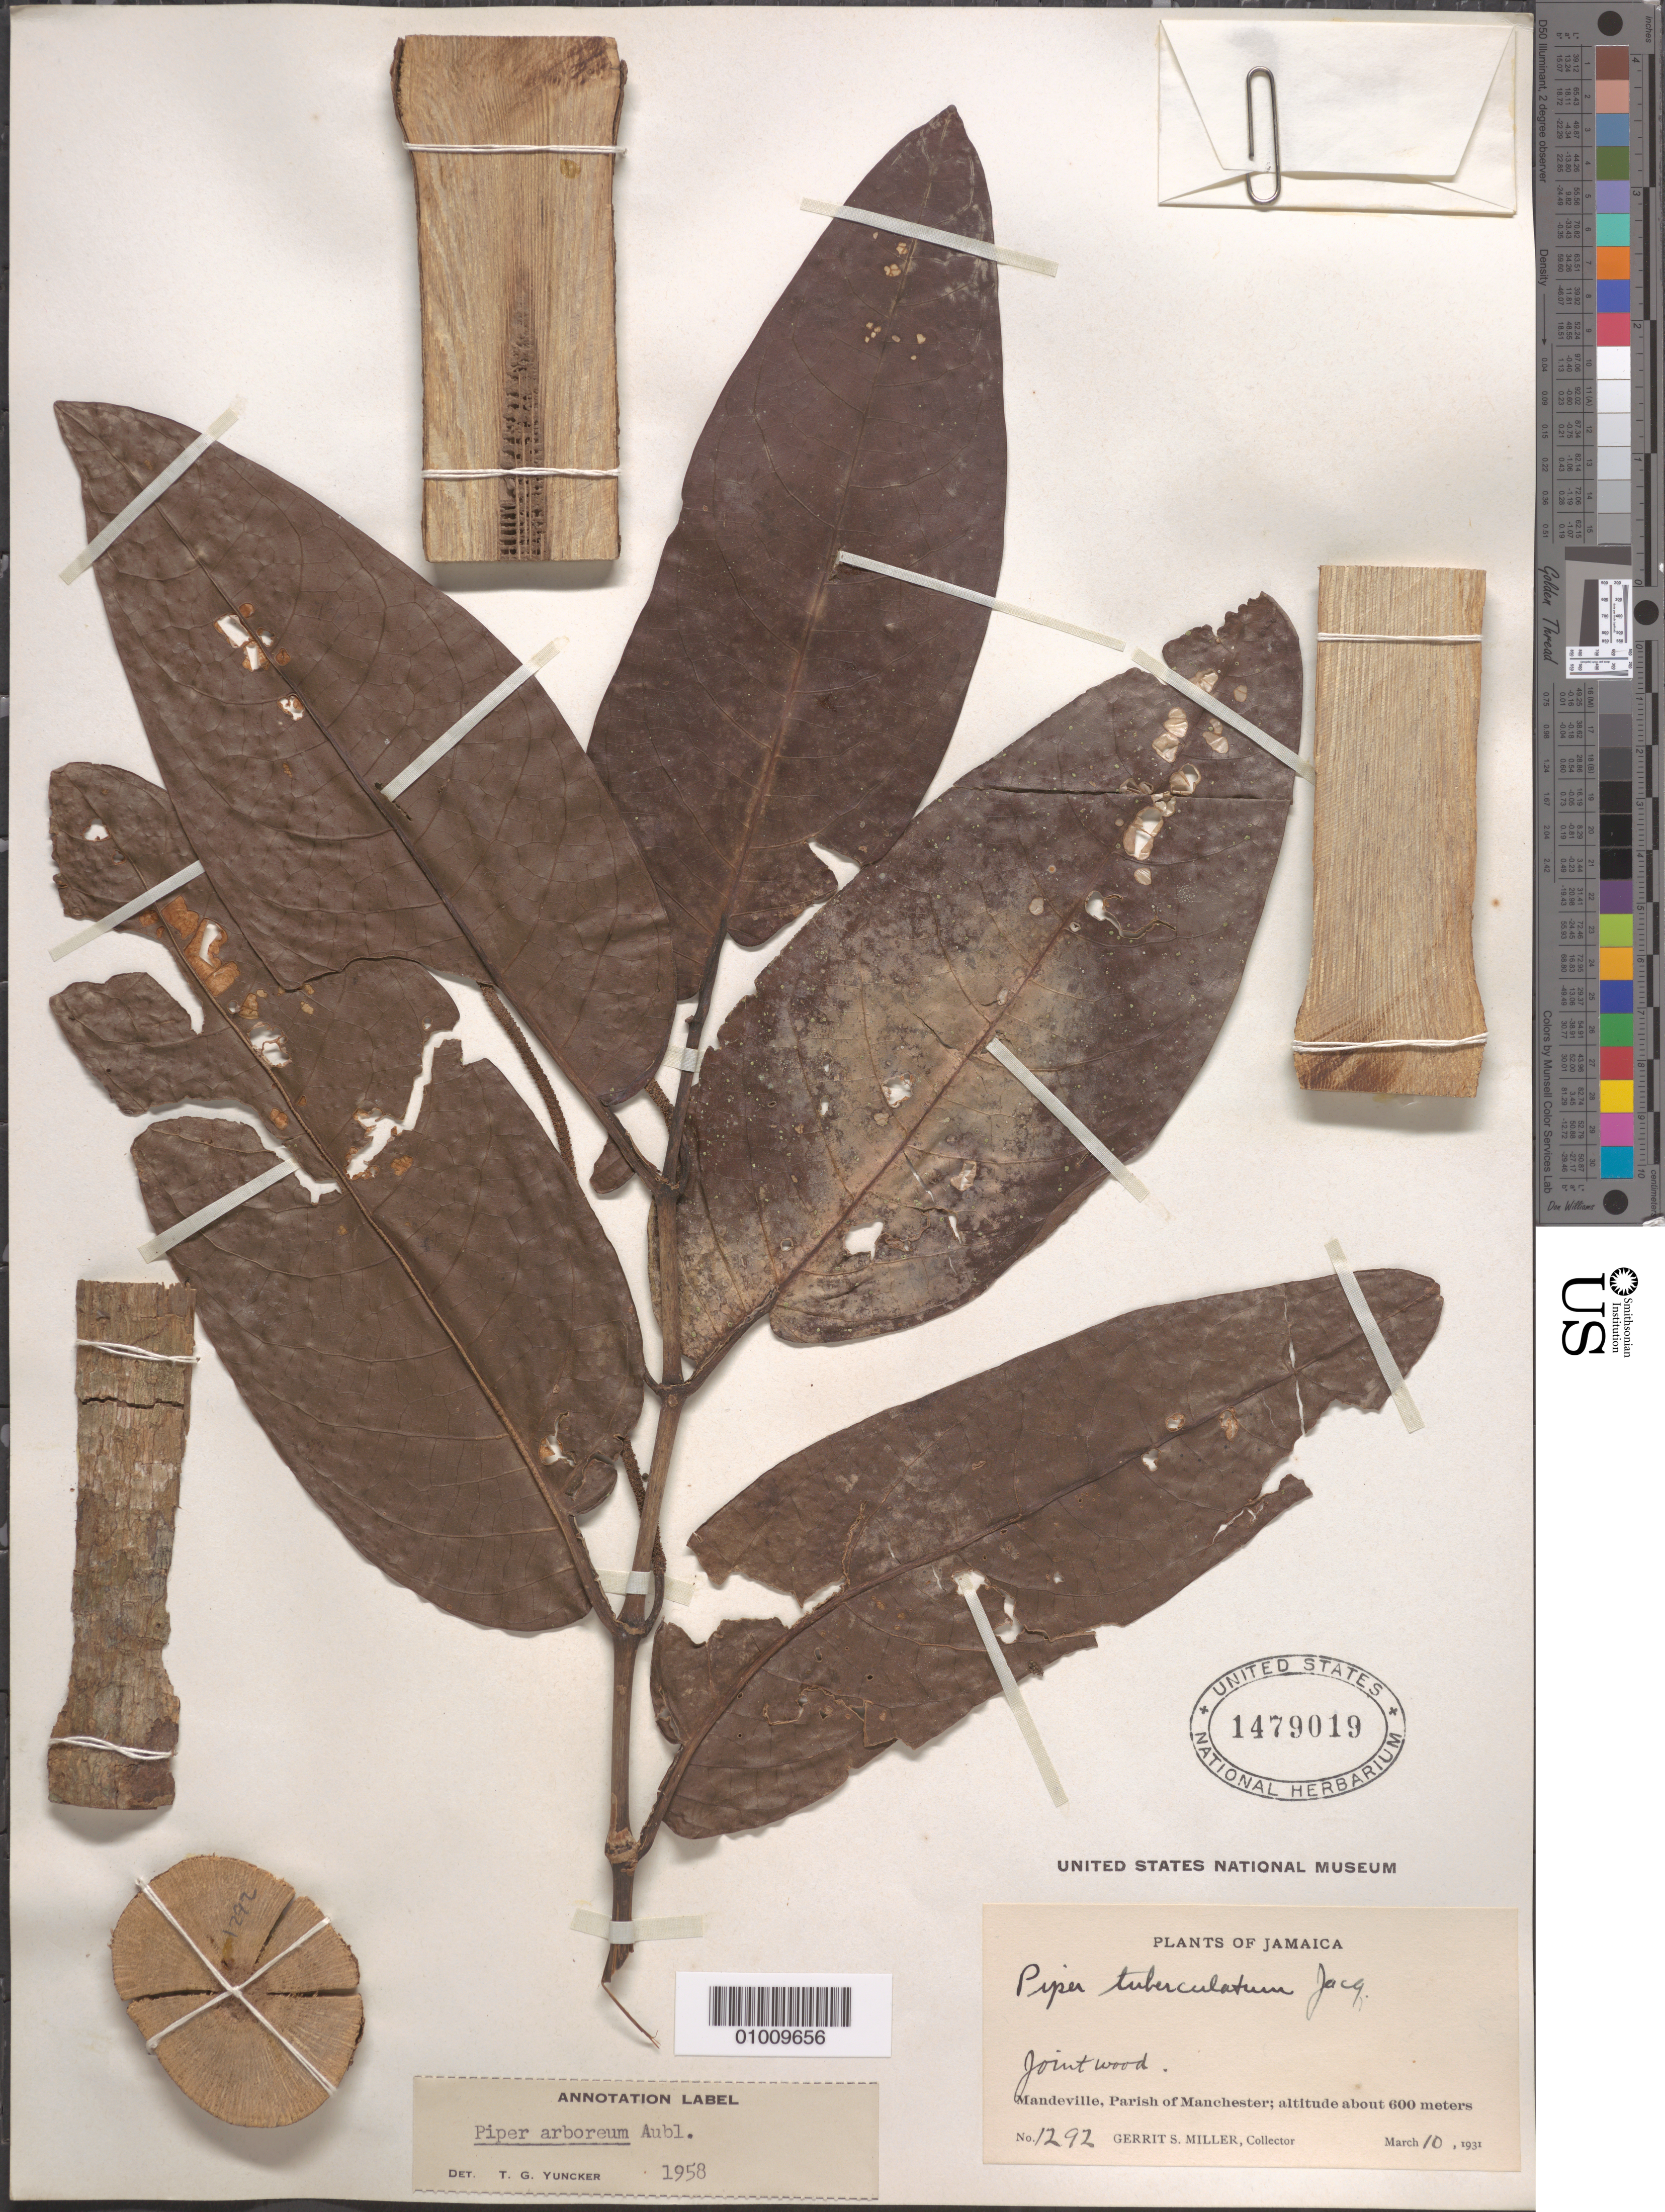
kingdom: Plantae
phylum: Tracheophyta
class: Magnoliopsida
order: Piperales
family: Piperaceae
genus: Piper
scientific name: Piper arboreum var. arboreum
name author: Aubl.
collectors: G. S. Miller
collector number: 1292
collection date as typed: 10 Mar 1931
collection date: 1931-03-10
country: Jamaica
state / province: Manchester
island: Jamaica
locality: Mandeville, Parish of Manchester.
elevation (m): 600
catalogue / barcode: US 1479019